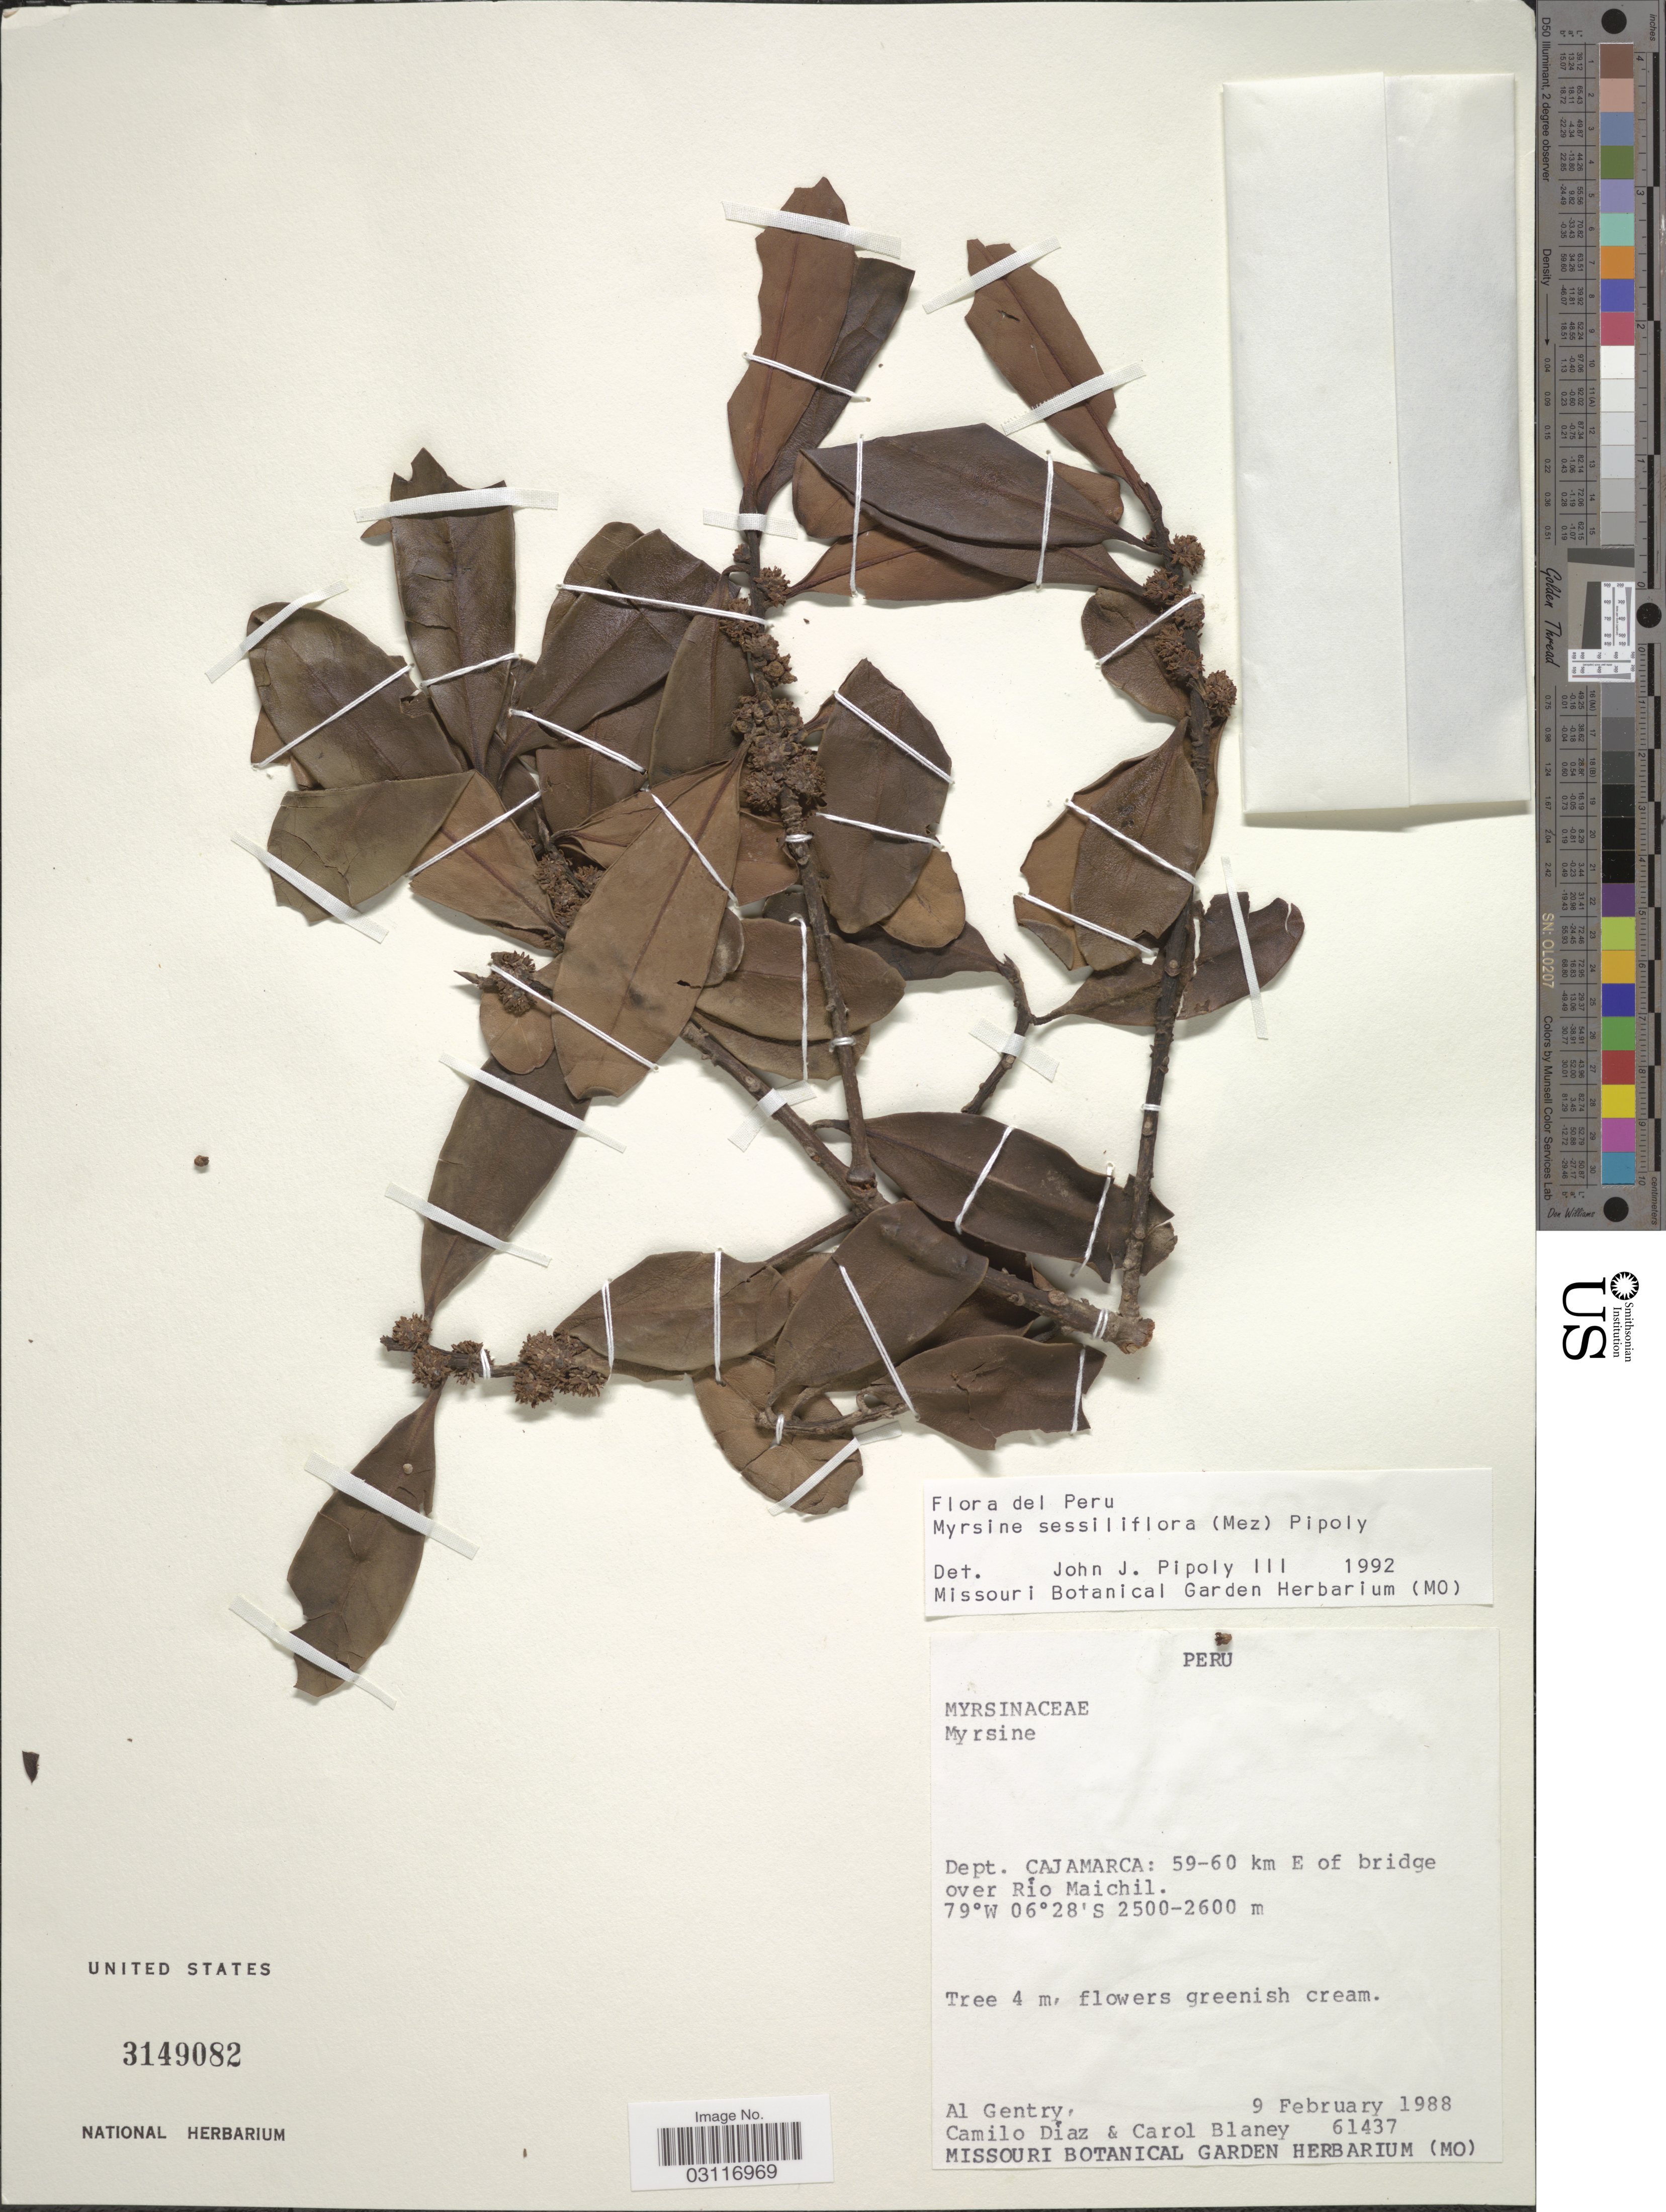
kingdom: Plantae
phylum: Tracheophyta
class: Magnoliopsida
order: Ericales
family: Primulaceae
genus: Myrsine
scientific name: Myrsine sessiliflora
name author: (Mez) Pipoly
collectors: A. H. Gentry, C. Díaz & C. Blaney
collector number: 61437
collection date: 1988-02-09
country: Peru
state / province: Cajamarca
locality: Dept. Cajamarca: 59-60 km E of bridge over Rio Maichil.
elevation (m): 2500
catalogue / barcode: US 3149082